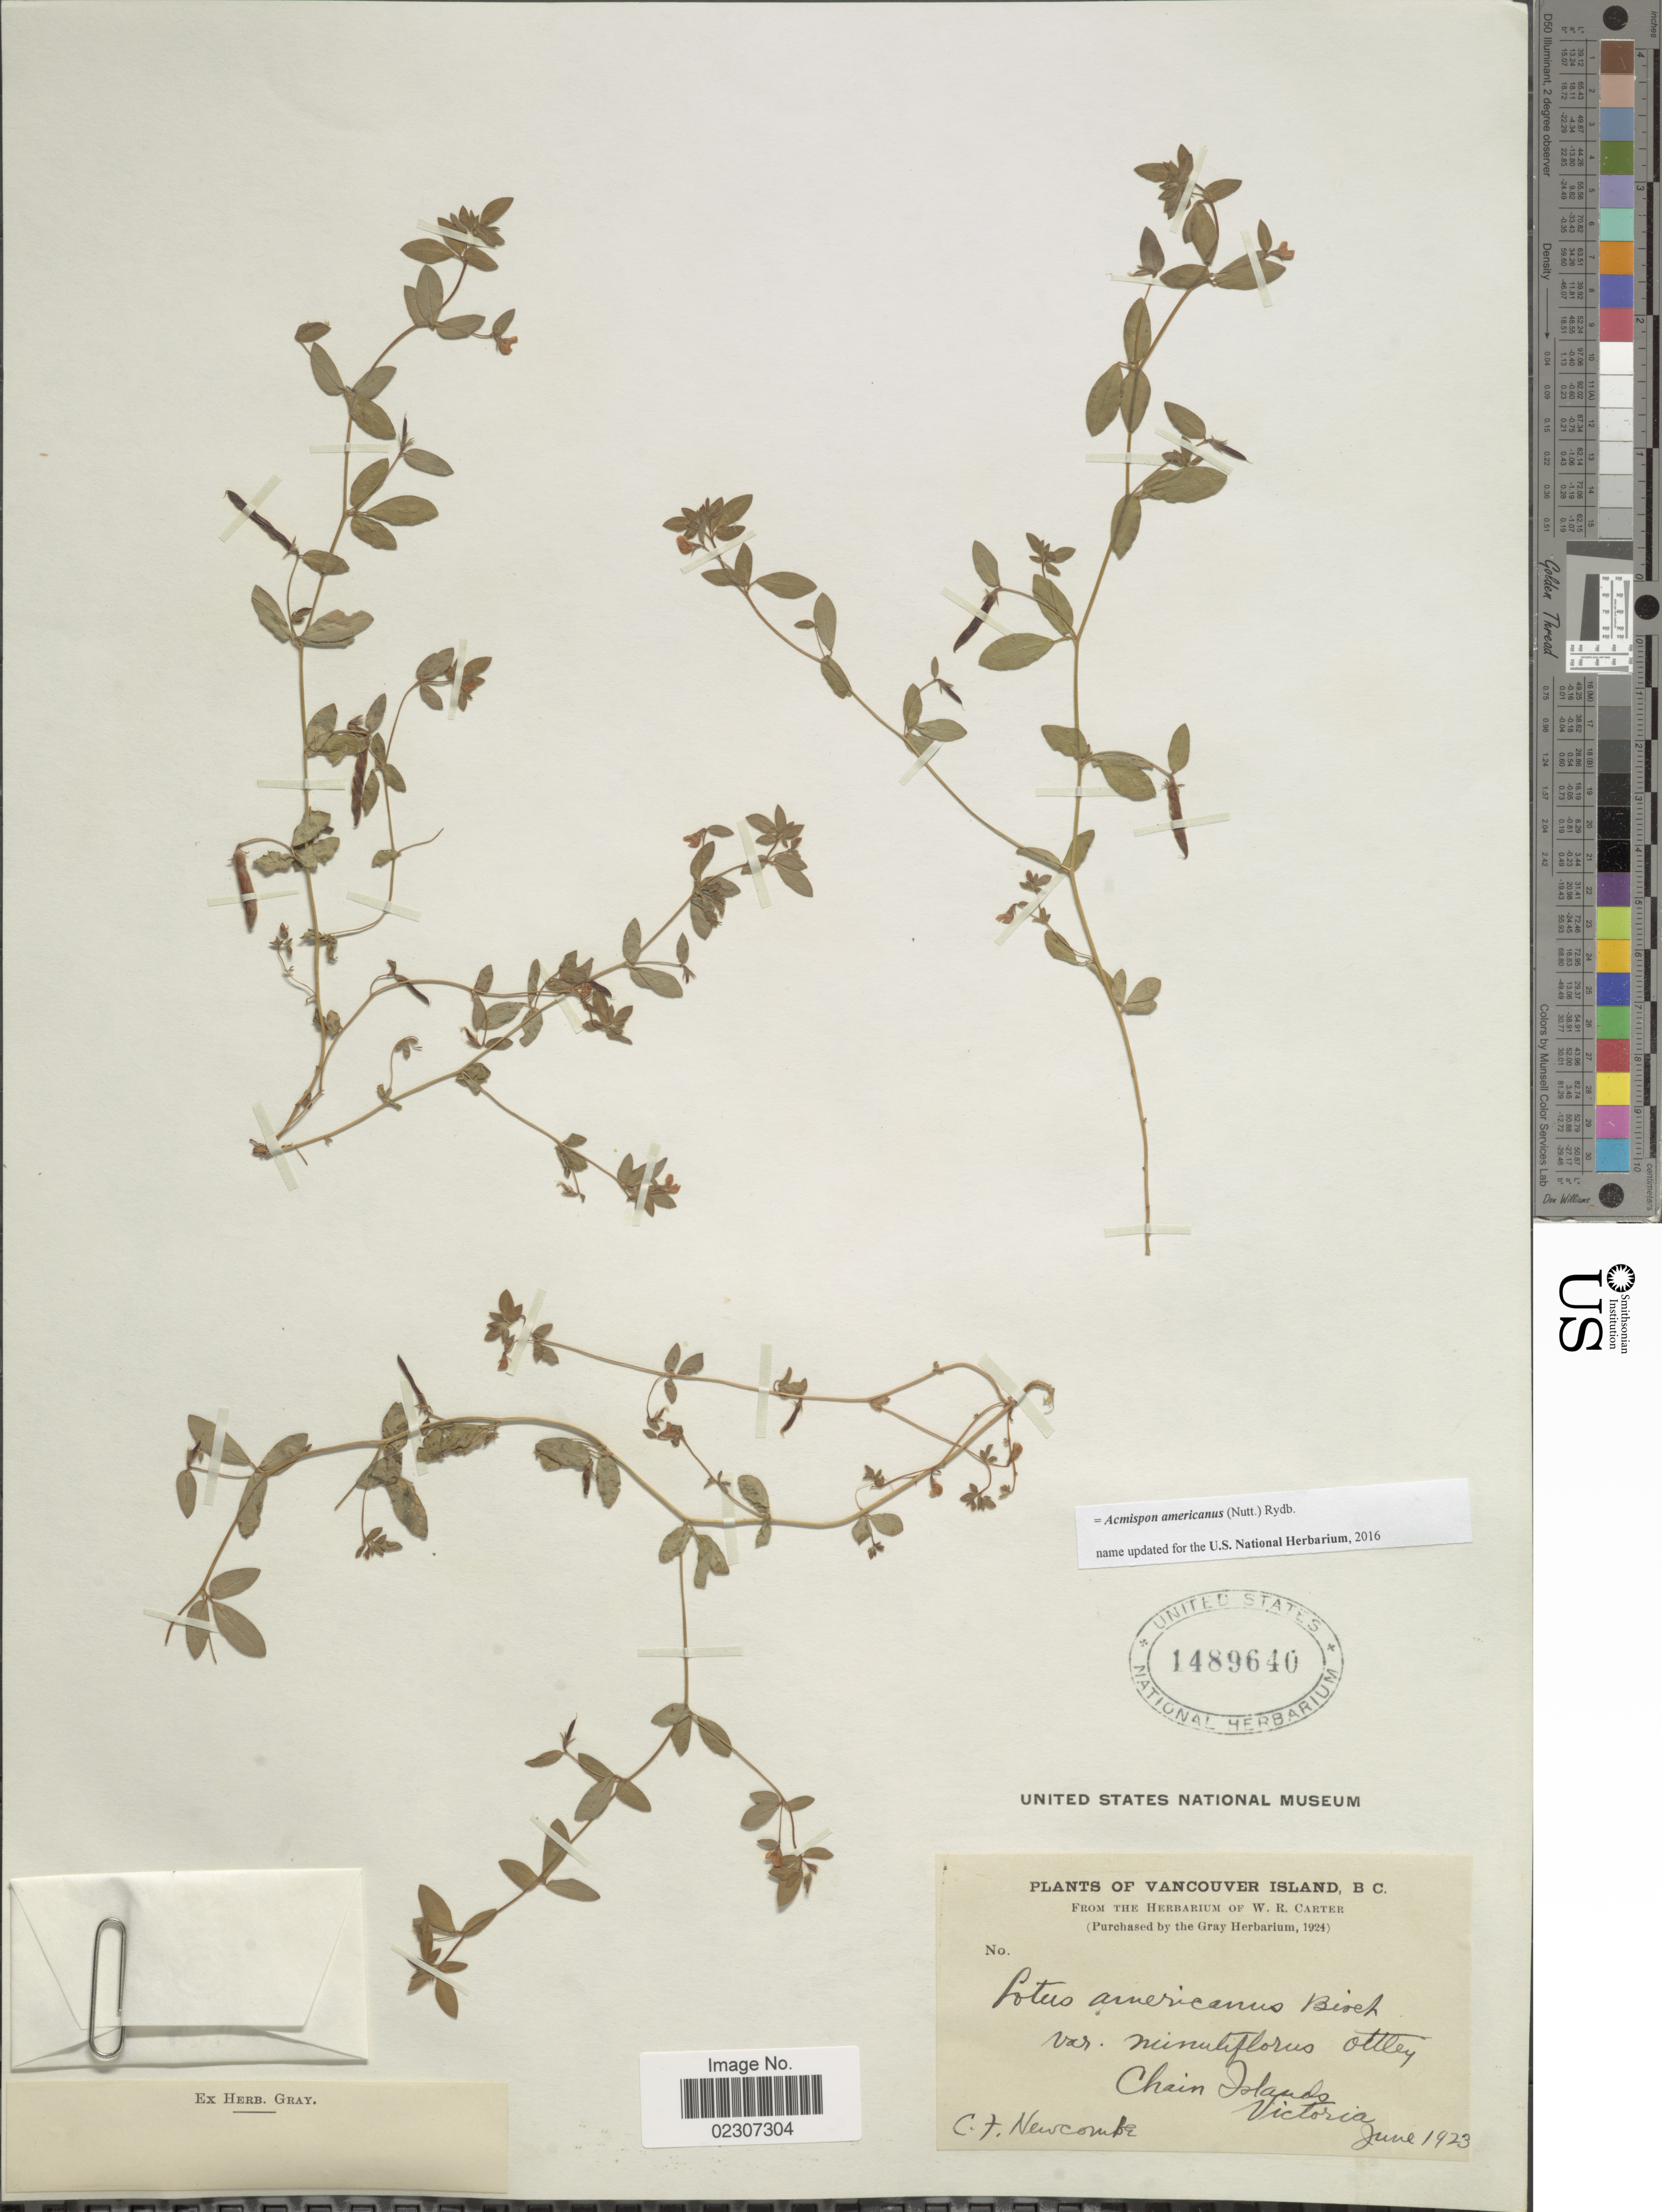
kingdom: Plantae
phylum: Tracheophyta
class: Magnoliopsida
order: Fabales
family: Fabaceae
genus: Acmispon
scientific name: Acmispon americanus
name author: (Nutt.) Rydb.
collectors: C. Newcombe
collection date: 1923-06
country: Canada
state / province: British Columbia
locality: Vancouver Island B>C. Chain Islands, Victoria.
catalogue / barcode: US 1489640